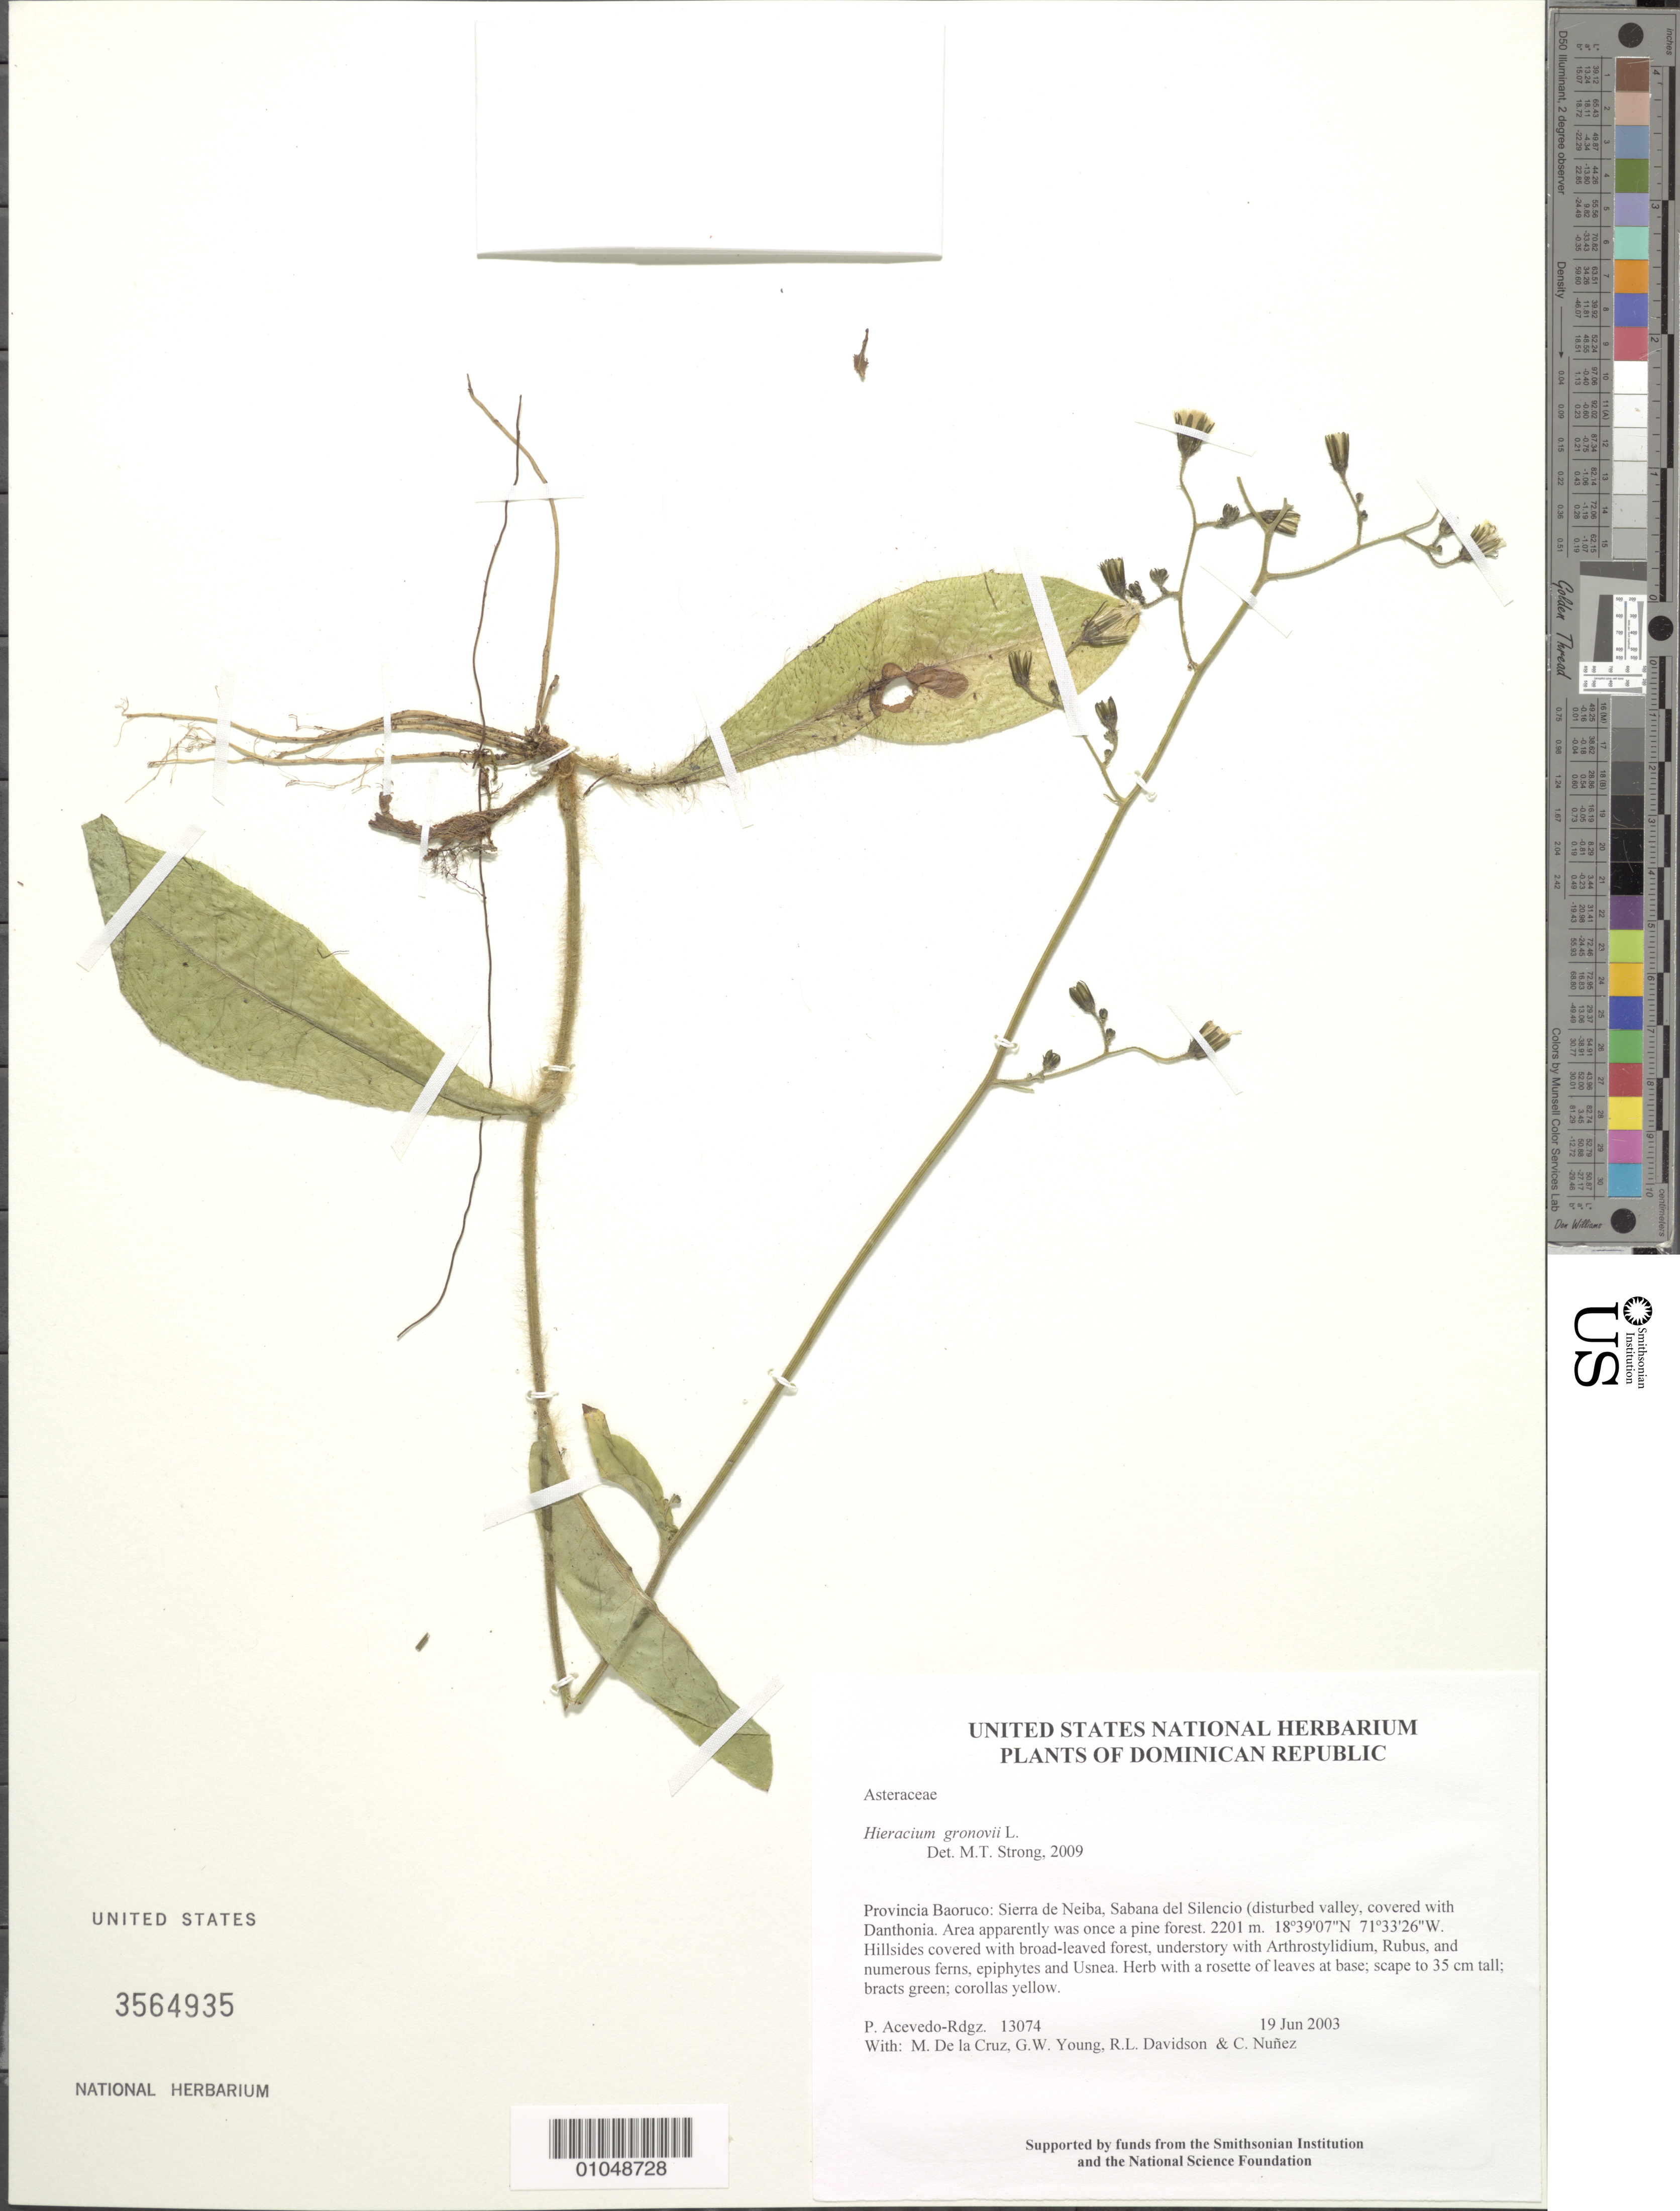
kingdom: Plantae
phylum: Tracheophyta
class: Magnoliopsida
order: Asterales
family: Asteraceae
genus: Hieracium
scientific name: Hieracium gronovii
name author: L.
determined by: Strong, M. T., (US), Smithsonian Institution - National Museum of Natural History (UNITED STATES)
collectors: P. Acevedo-Rodr., M. de la Cruz, J. Rawlins, G. Young, R. Davidson & C. Nunez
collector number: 13074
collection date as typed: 19 Jun 2003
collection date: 2003-06-19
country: Dominican Republic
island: Hispaniola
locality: Provincia Baoruco: Sierra de Neiba, Sabana del Silencio (disturbed valley, covered with Danthonia. Area apparently was once a pine forest.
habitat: Hillsides covered with broad-leaved forest, understory with Arthrostylidium, Rubus, and numerous ferns, epiphytes and Usnea.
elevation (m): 2201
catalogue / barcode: US 3564935